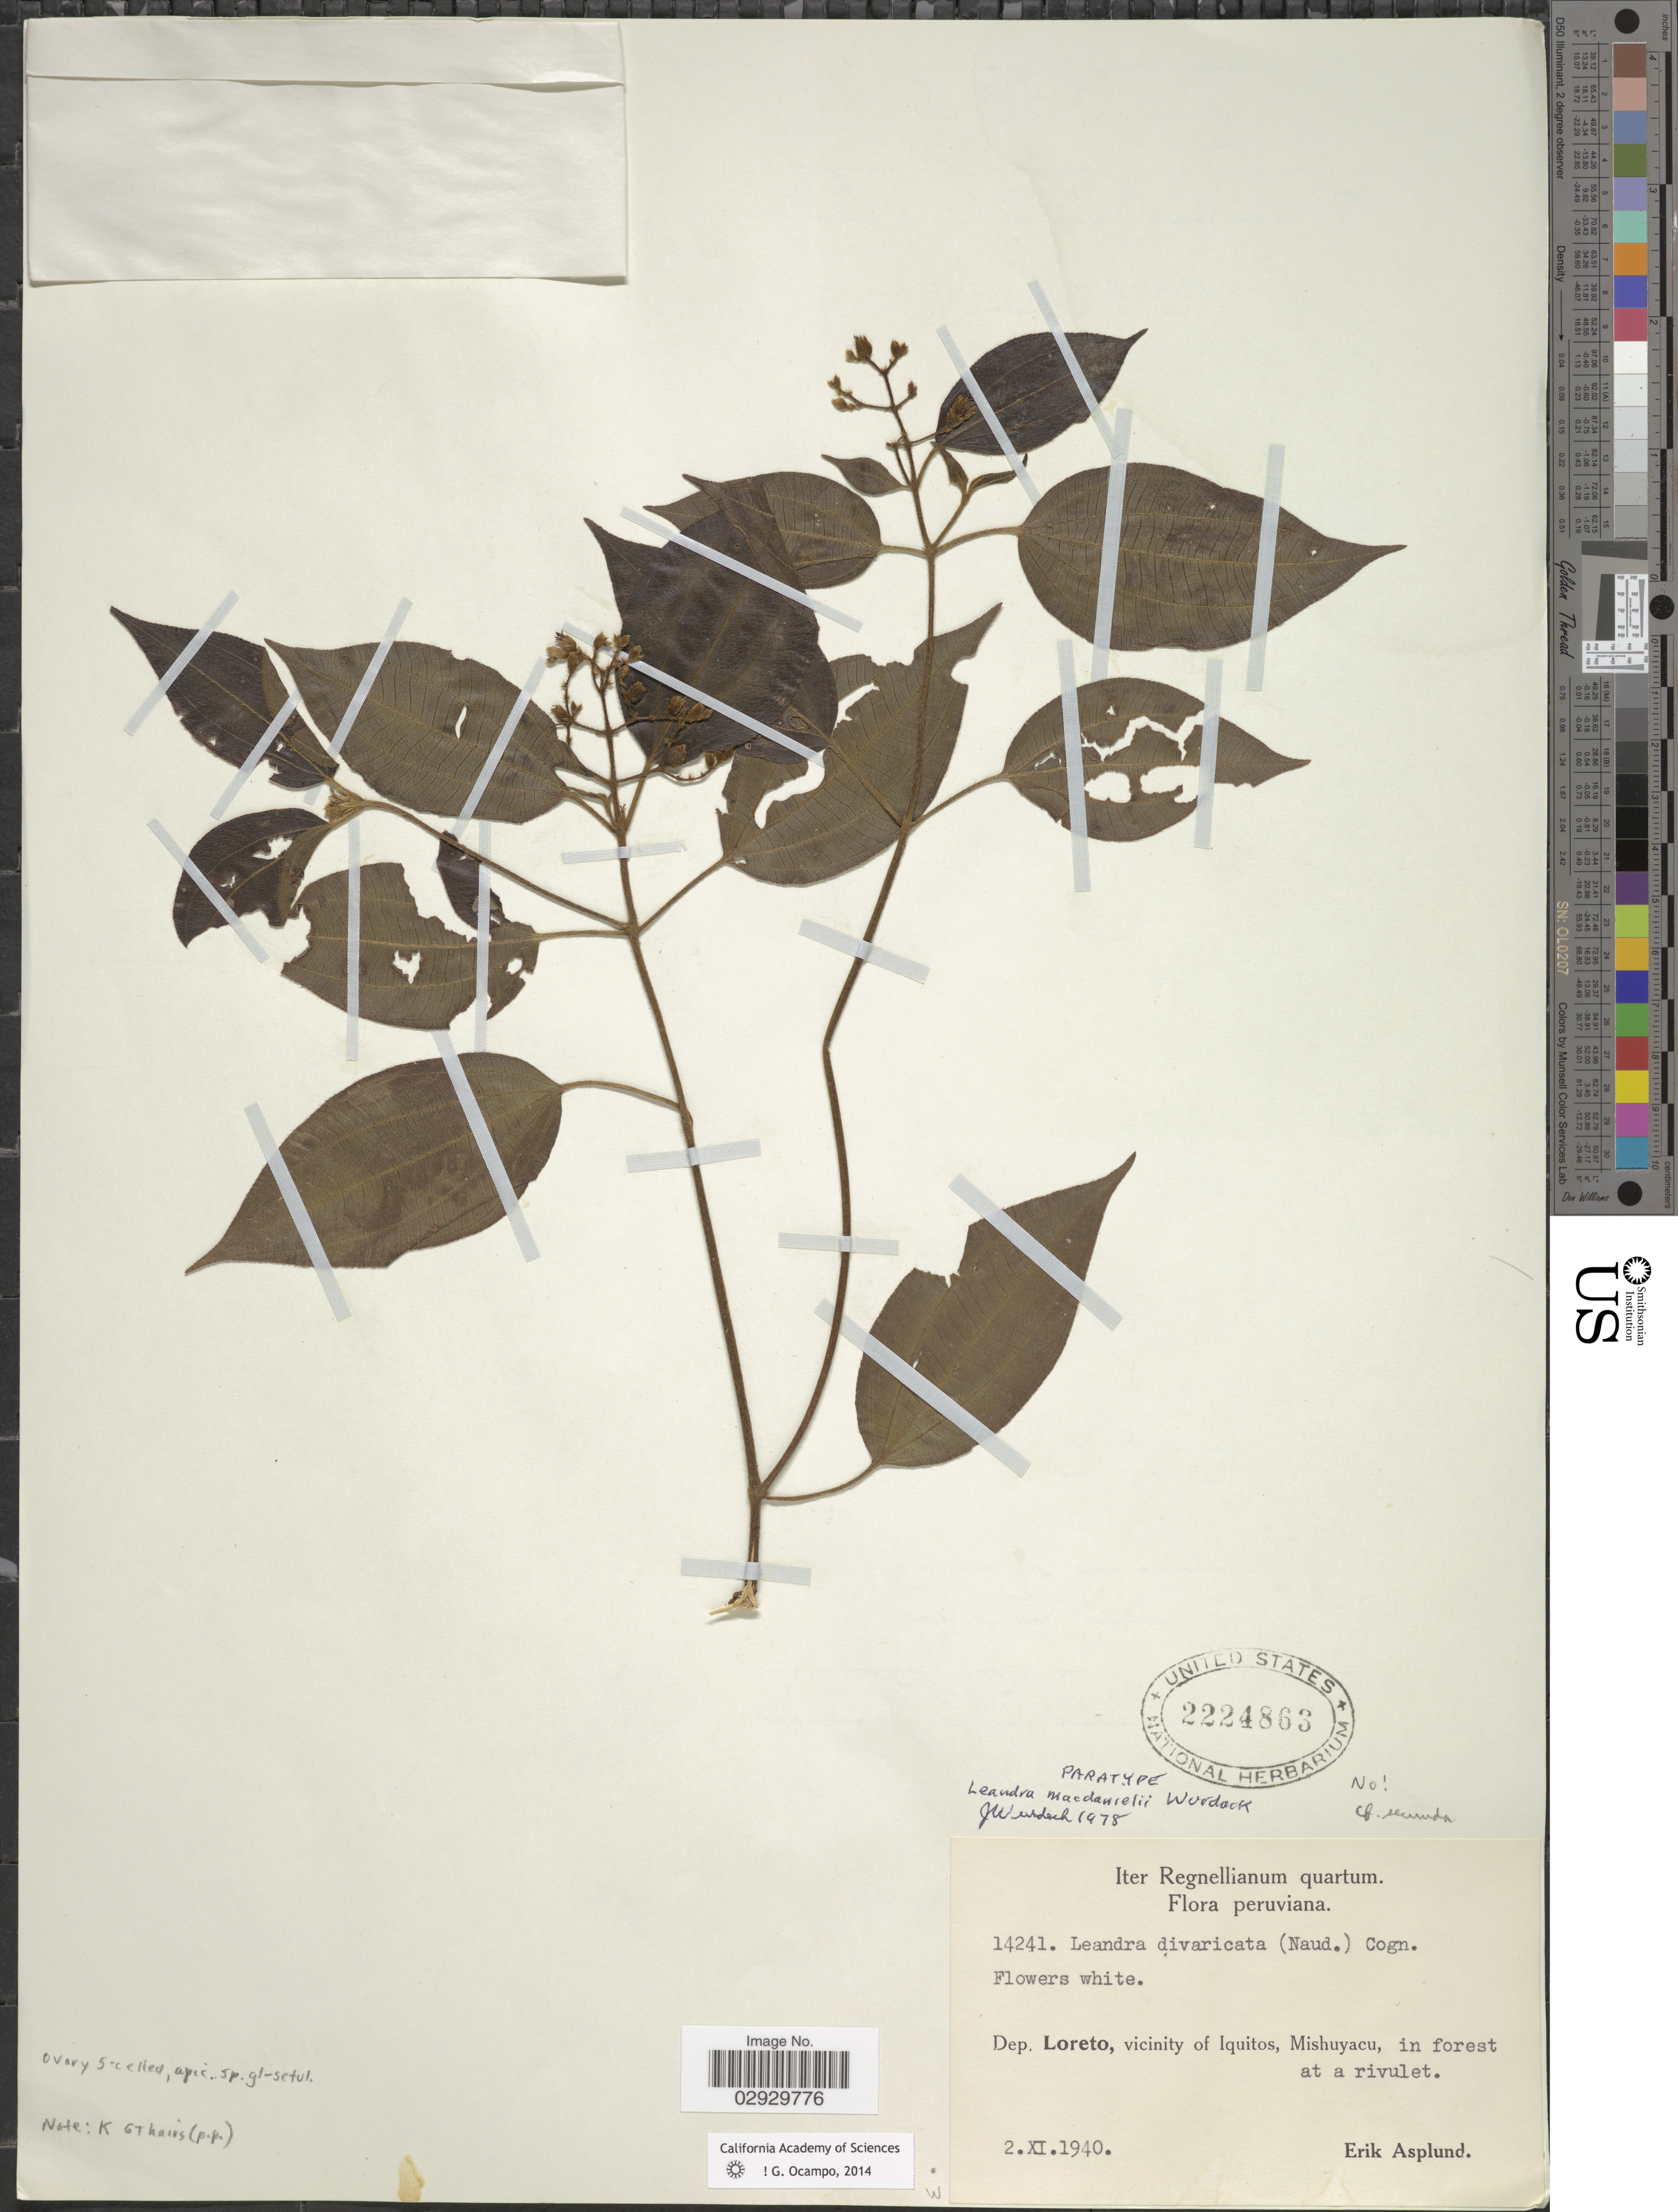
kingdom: Plantae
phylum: Tracheophyta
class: Magnoliopsida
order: Myrtales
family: Melastomataceae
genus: Leandra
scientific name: Leandra macdanielii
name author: Wurdack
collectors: E. Asplund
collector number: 14241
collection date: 1940-11-02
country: Peru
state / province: Loreto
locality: Dep. Loreto, vicinity of Iquitos, Mishuyacu.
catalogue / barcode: US 2224863